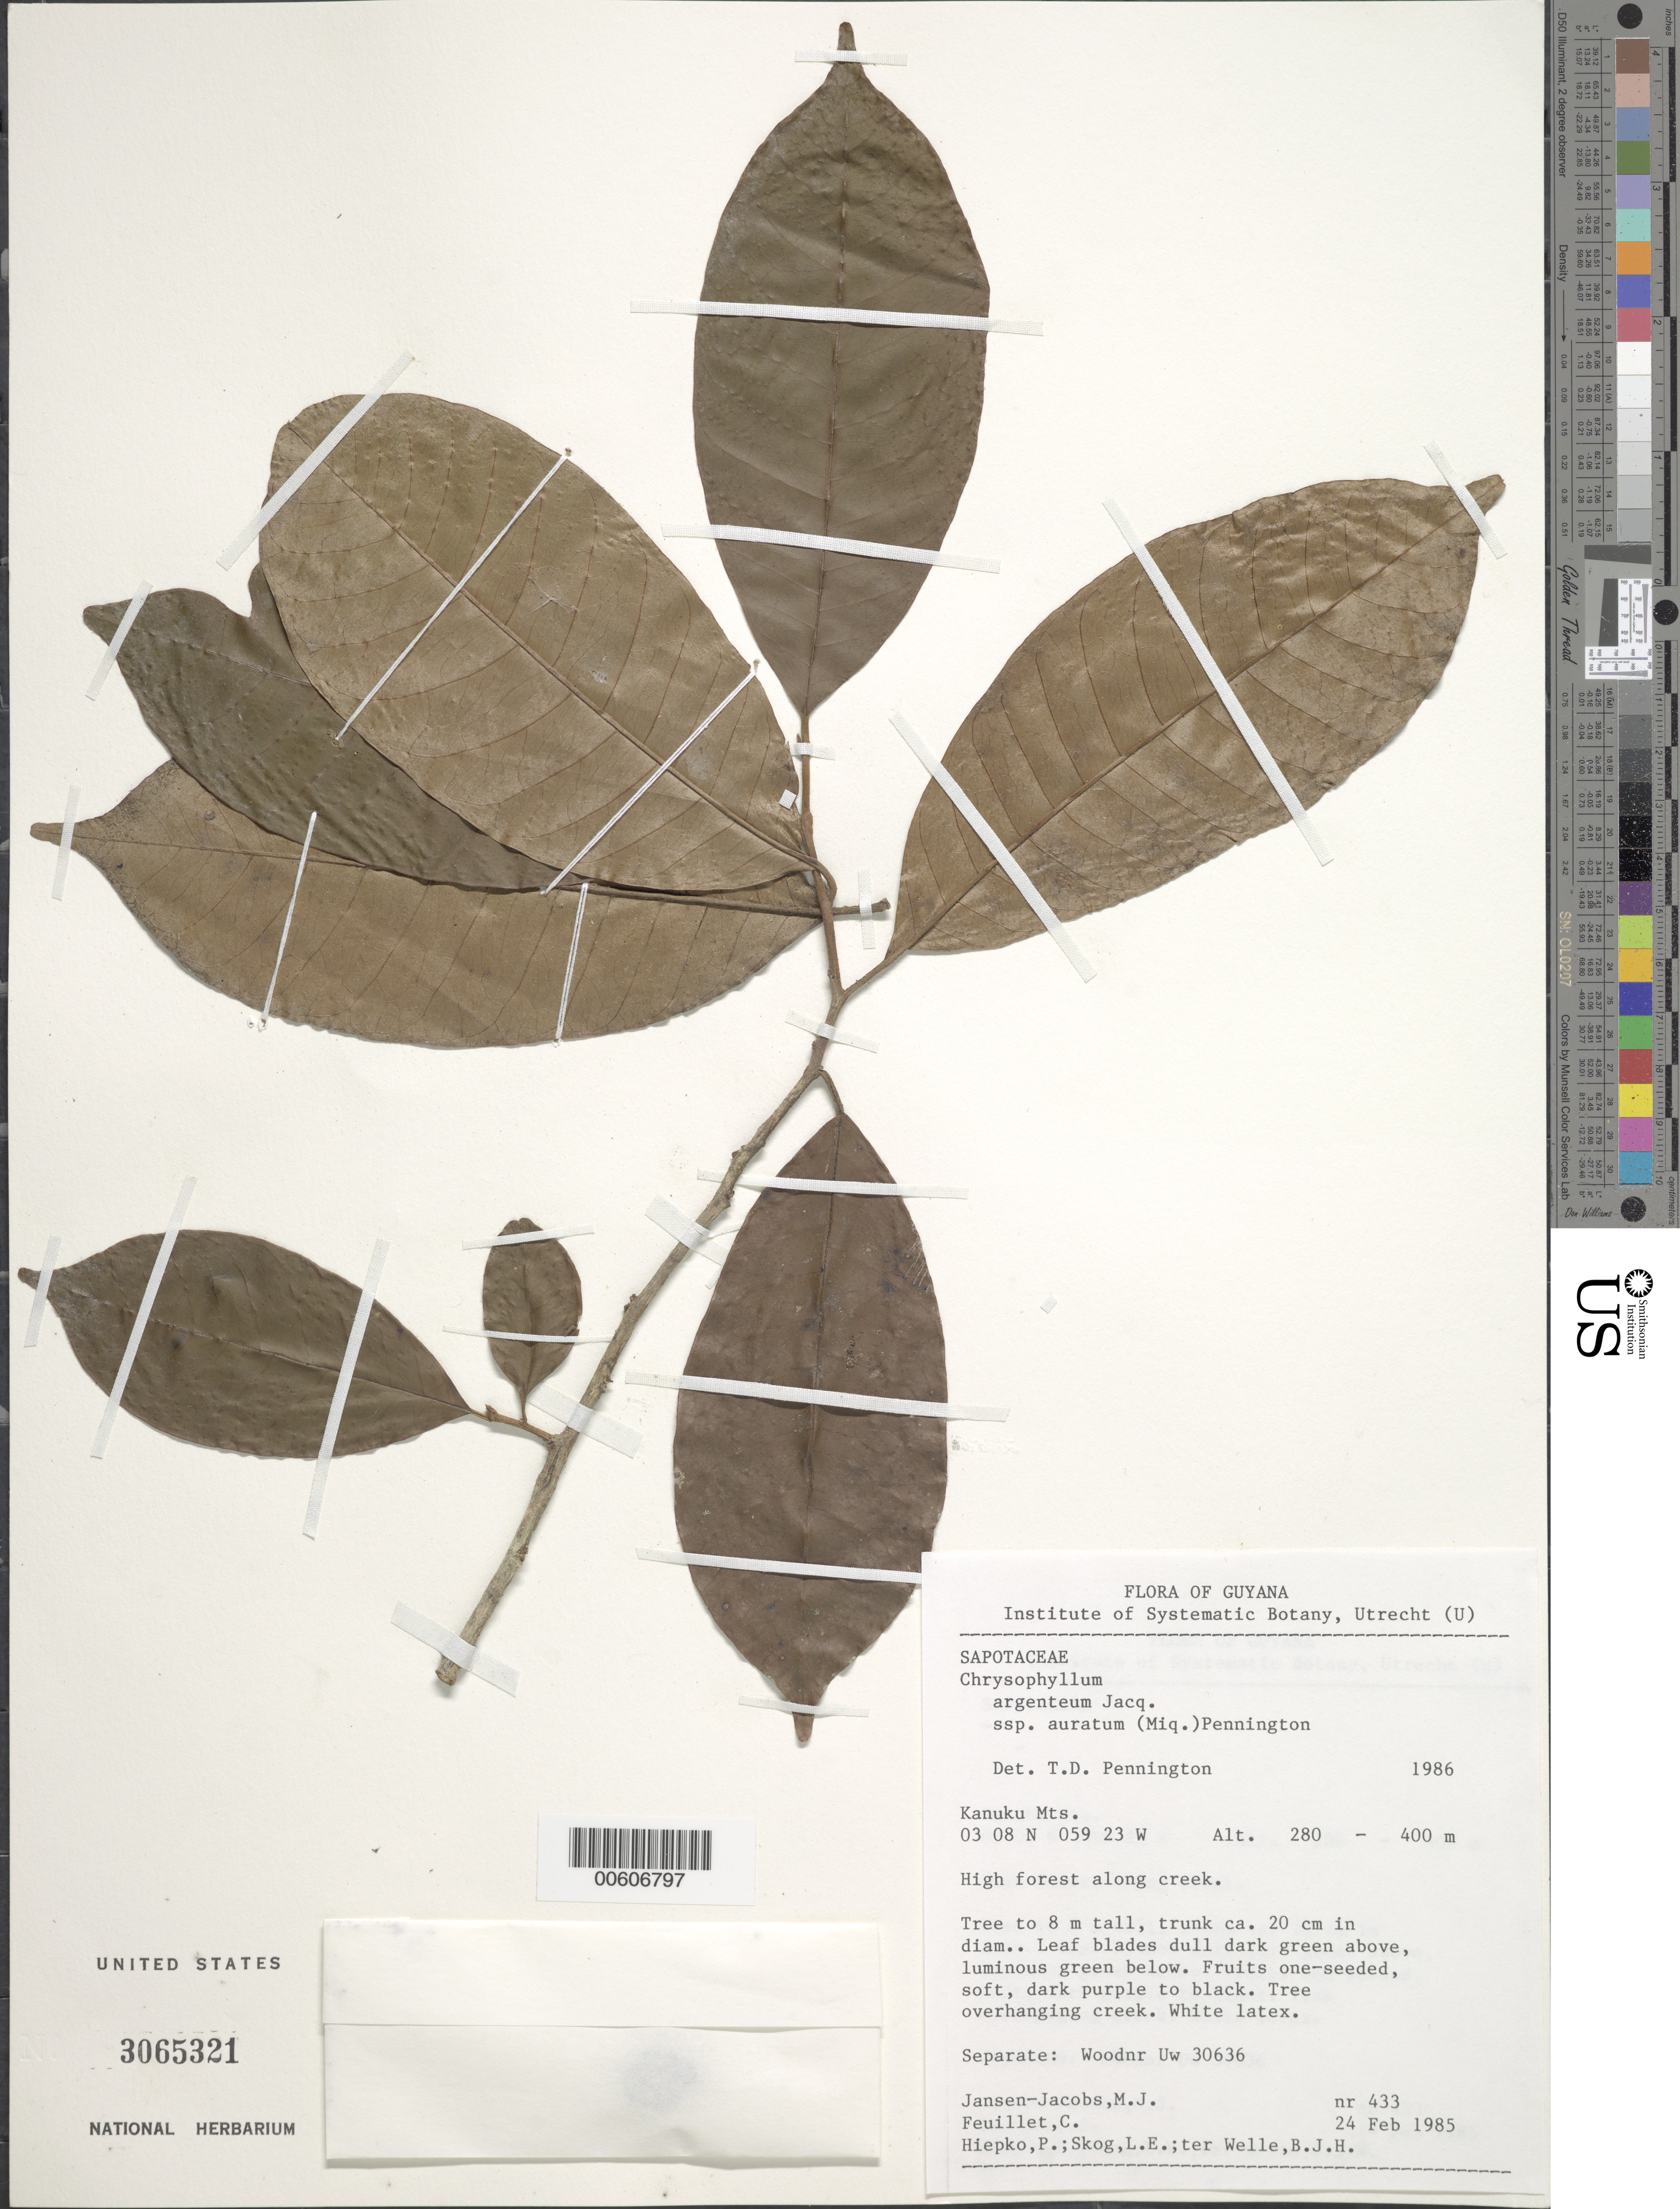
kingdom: Plantae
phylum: Tracheophyta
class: Magnoliopsida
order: Ericales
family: Sapotaceae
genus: Chrysophyllum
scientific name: Chrysophyllum argenteum subsp. auratum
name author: (Miq.) T.D. Penn.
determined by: Pennington, T. D., (K)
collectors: M. J. Jansen-Jacobs, C. Feuillet, P. H. Hiepko, L. E. Skog & B. Welle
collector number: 433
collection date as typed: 24-Feb-85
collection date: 1985-02-24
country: Guyana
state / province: U. Takutu-U. Essequibo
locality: Kanuku Mts.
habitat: High forest along creek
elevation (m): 280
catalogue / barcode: US 3065321